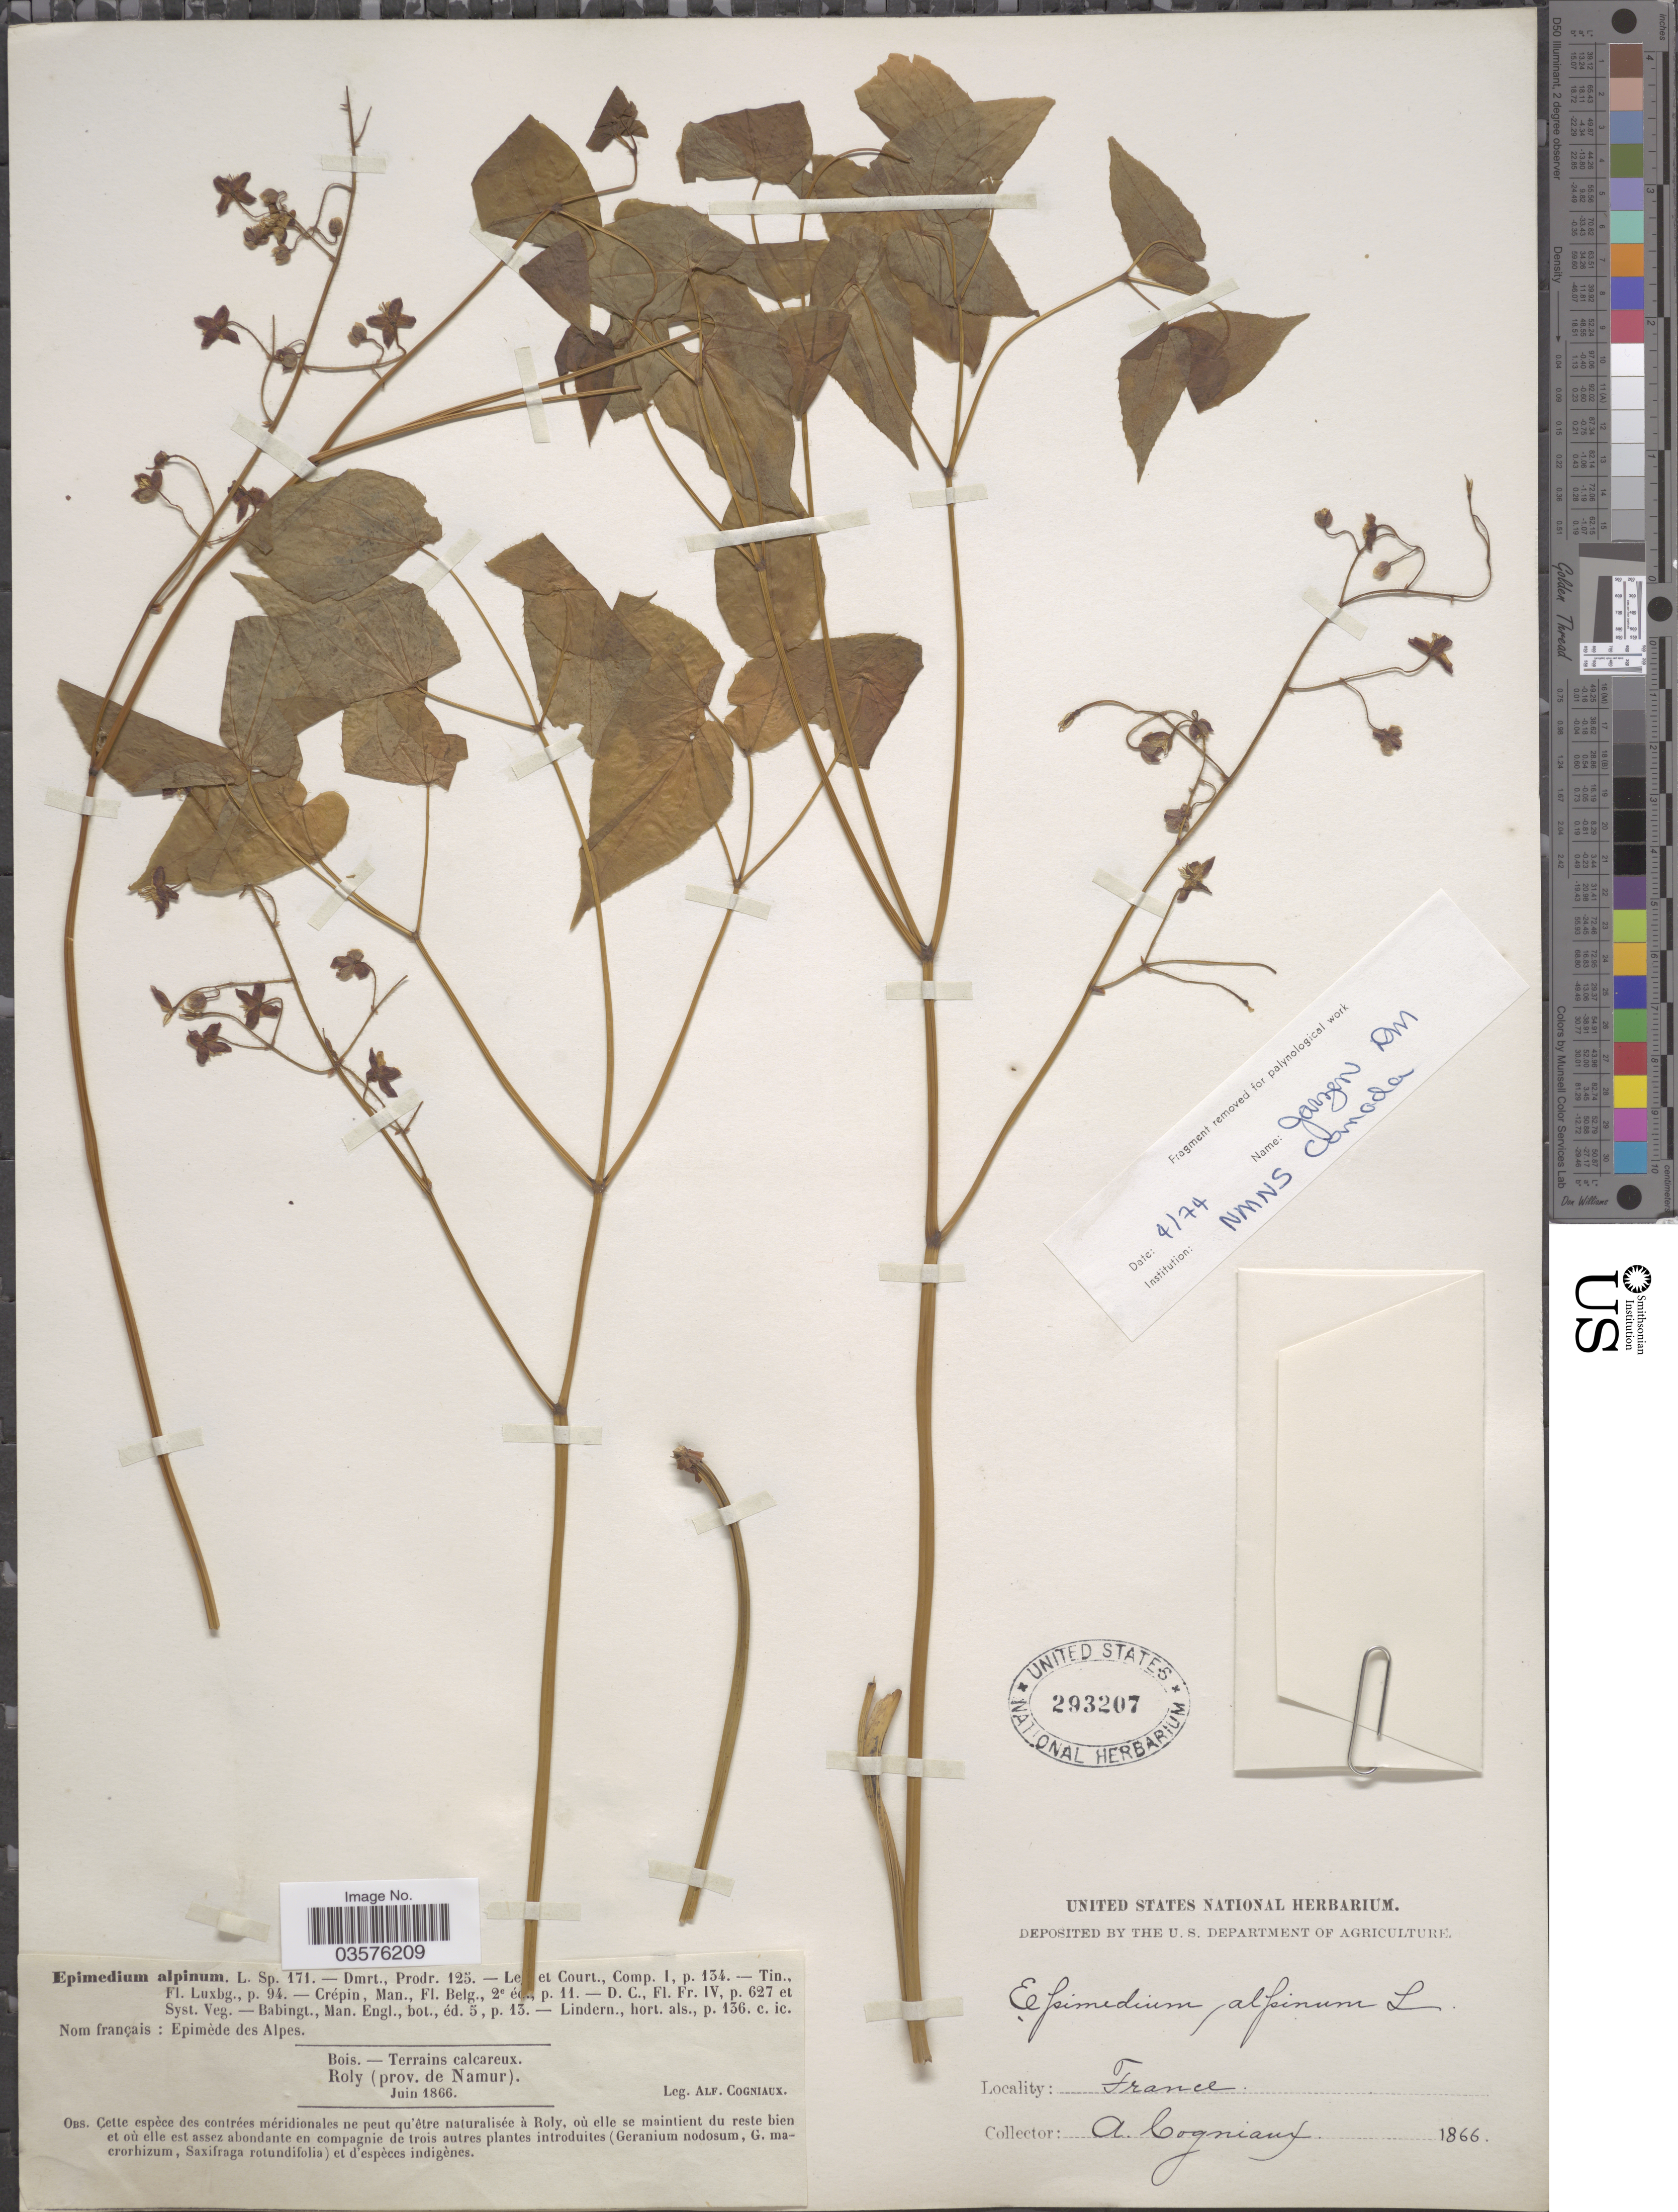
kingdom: Plantae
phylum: Tracheophyta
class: Magnoliopsida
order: Ranunculales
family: Berberidaceae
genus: Epimedium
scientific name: Epimedium alpinum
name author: L.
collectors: C. A. Cogniaux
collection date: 1866-06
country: Belgium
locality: Bois. Terrains calcareux. Roly (prov. de Namur).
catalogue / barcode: US 293207